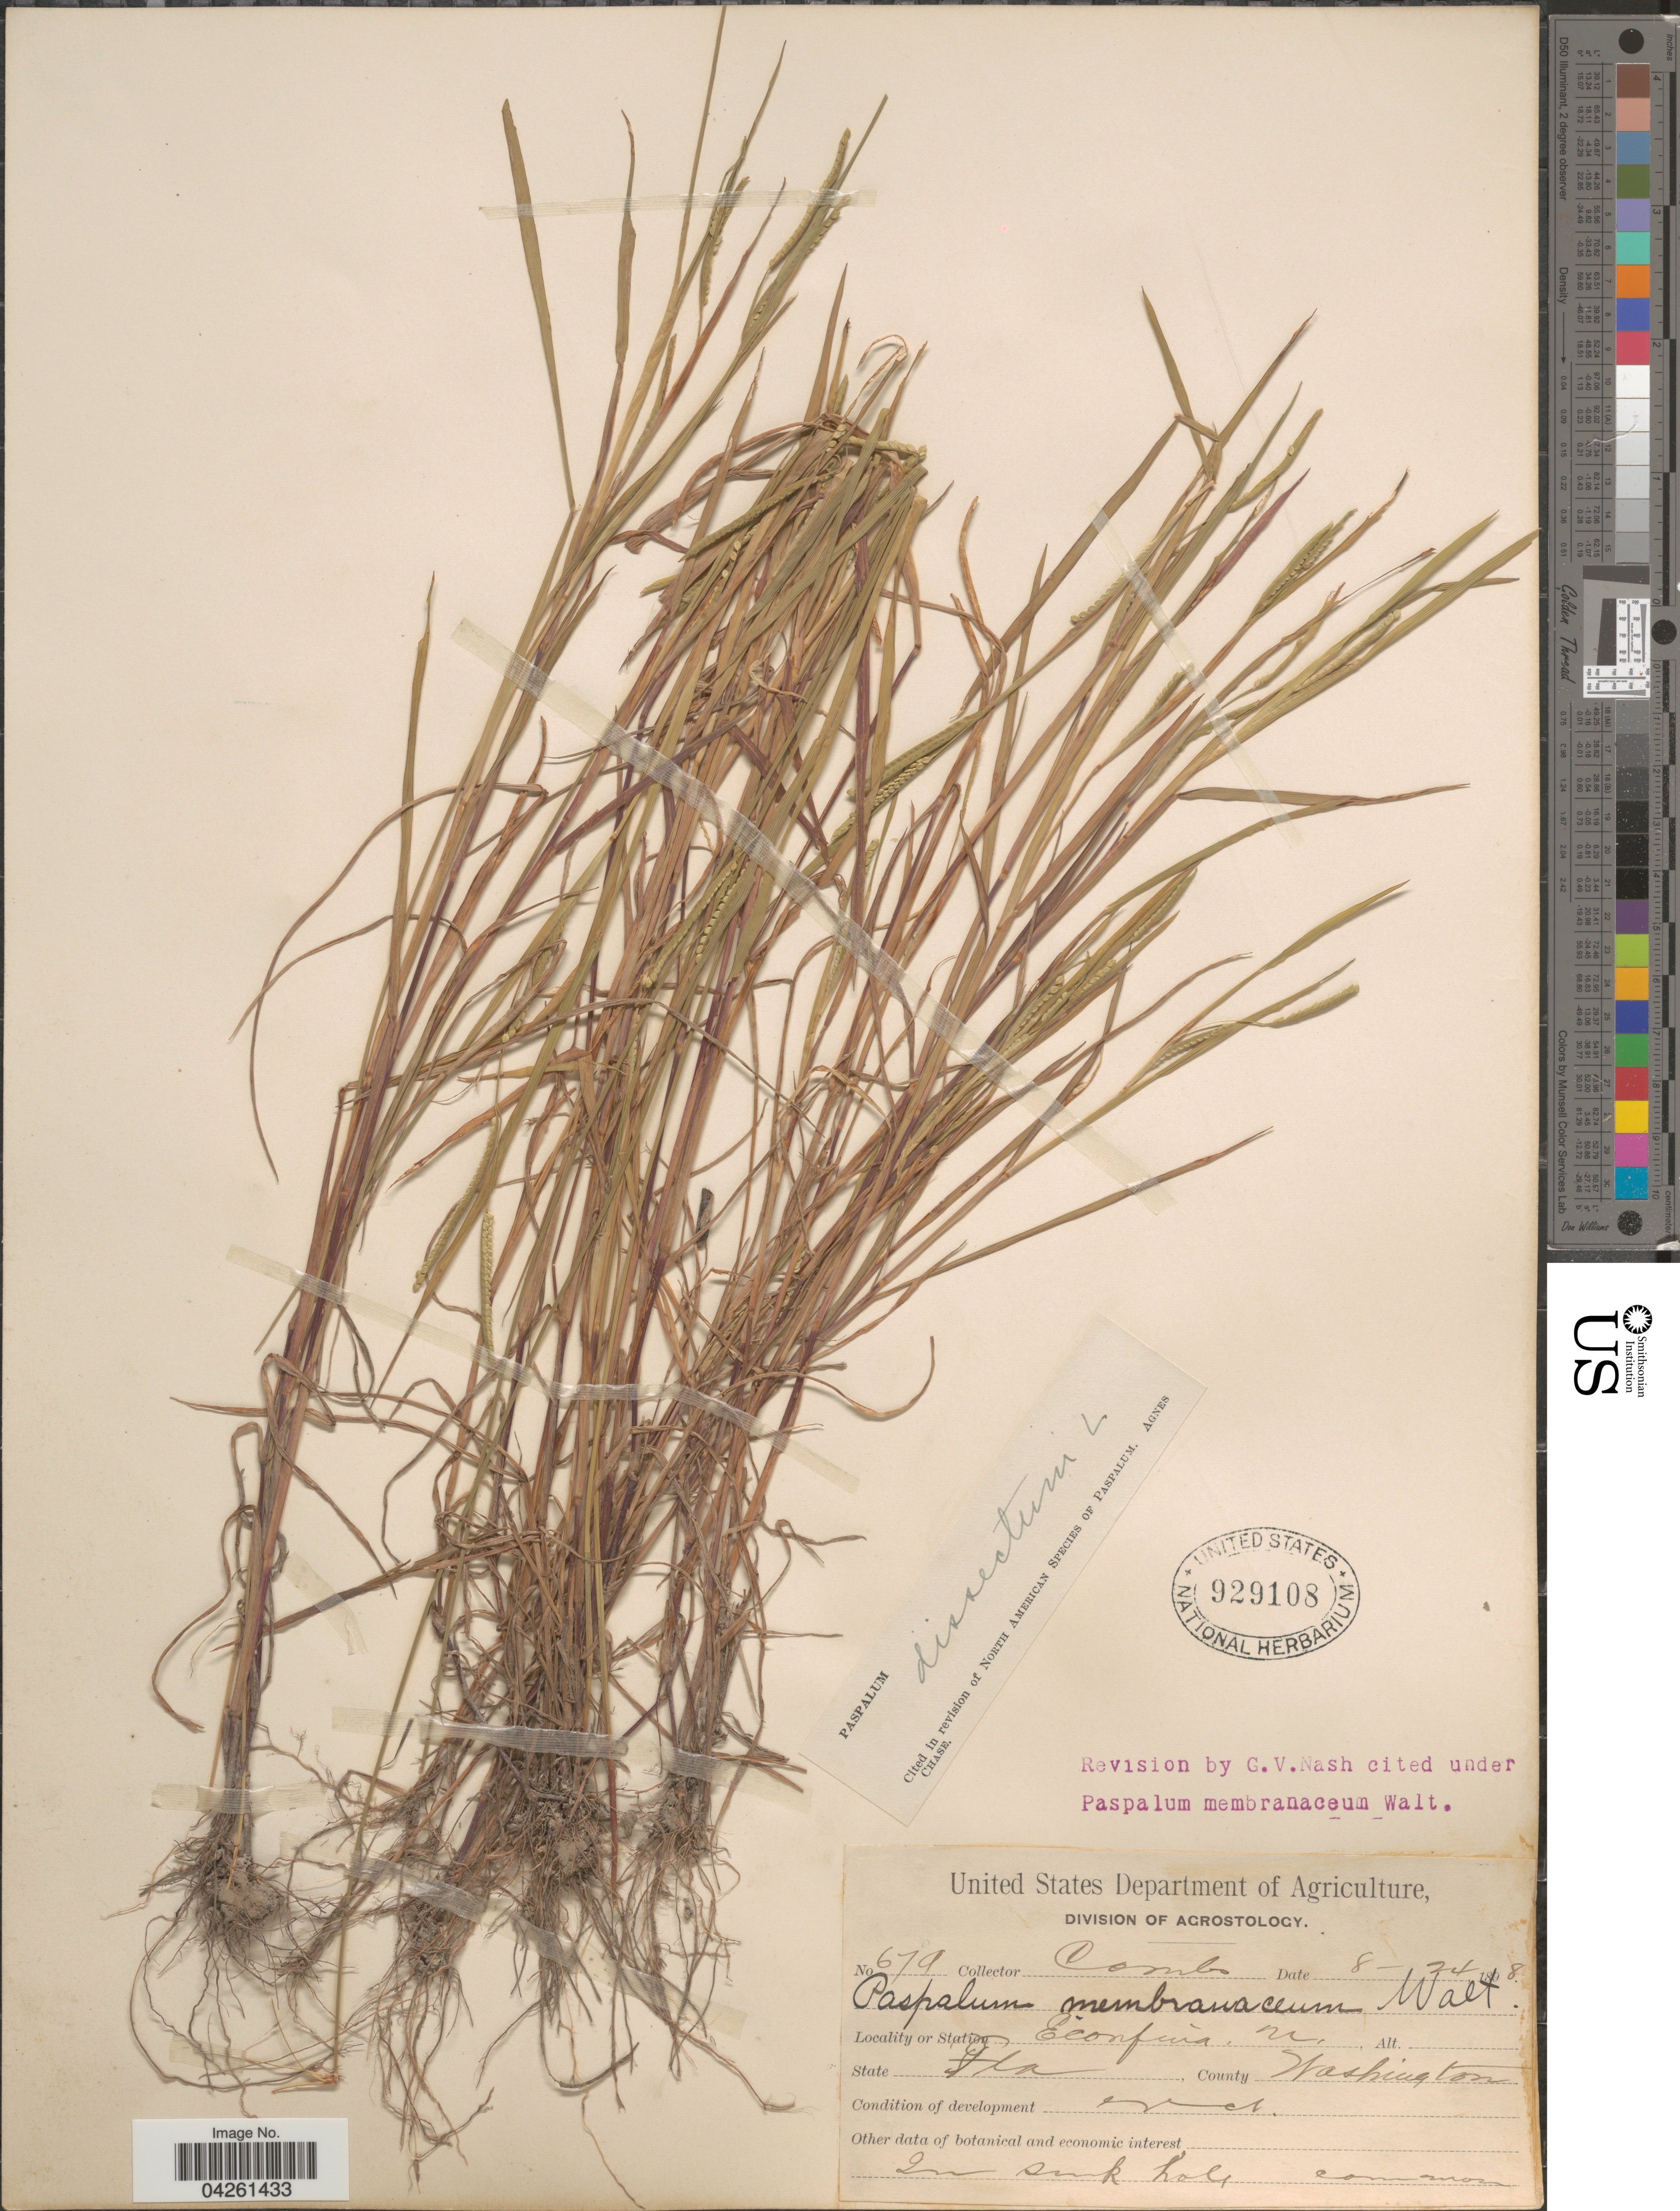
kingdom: Plantae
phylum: Tracheophyta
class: Liliopsida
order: Poales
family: Poaceae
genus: Paspalum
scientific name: Paspalum dissectum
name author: (L.) L.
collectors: -. Combs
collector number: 679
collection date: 1898-08-24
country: United States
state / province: Florida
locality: Econfina. n. County Washington.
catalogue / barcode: US 929108